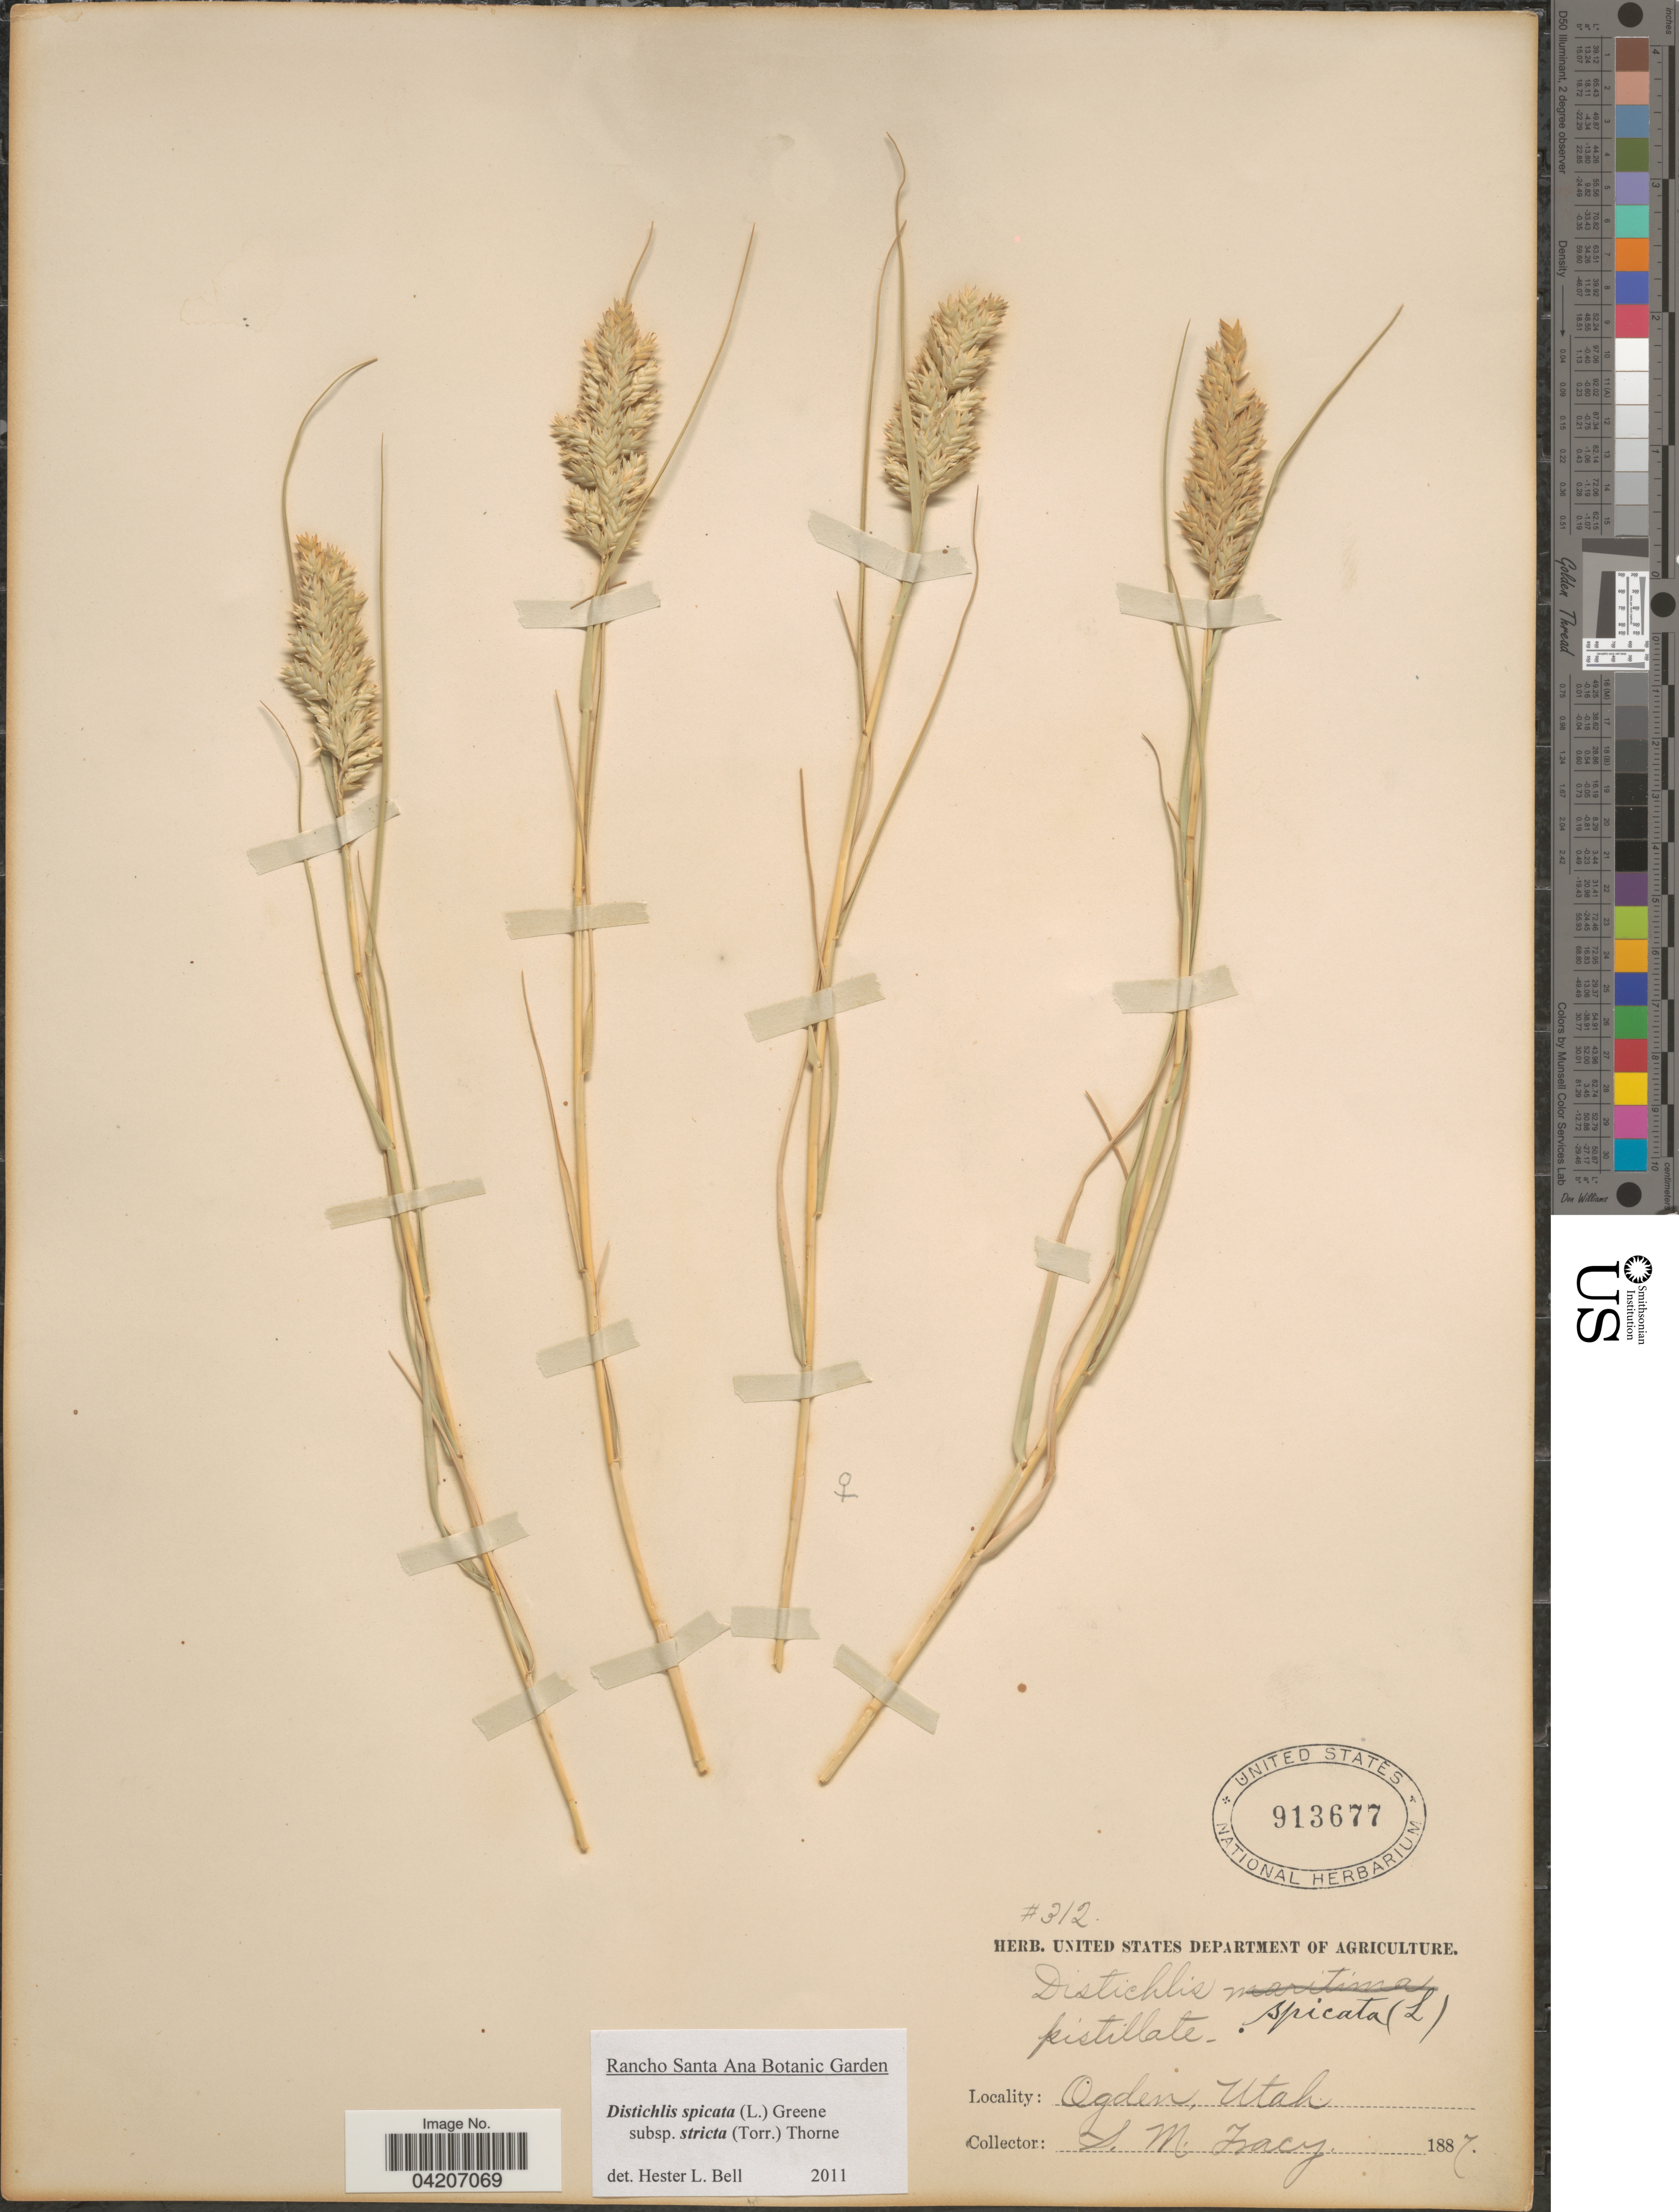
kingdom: Plantae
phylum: Tracheophyta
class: Liliopsida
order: Poales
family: Poaceae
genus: Distichlis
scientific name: Distichlis spicata subsp. stricta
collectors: S. M. Tracy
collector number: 312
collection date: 1887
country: United States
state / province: Utah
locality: Ogden.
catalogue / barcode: US 913677